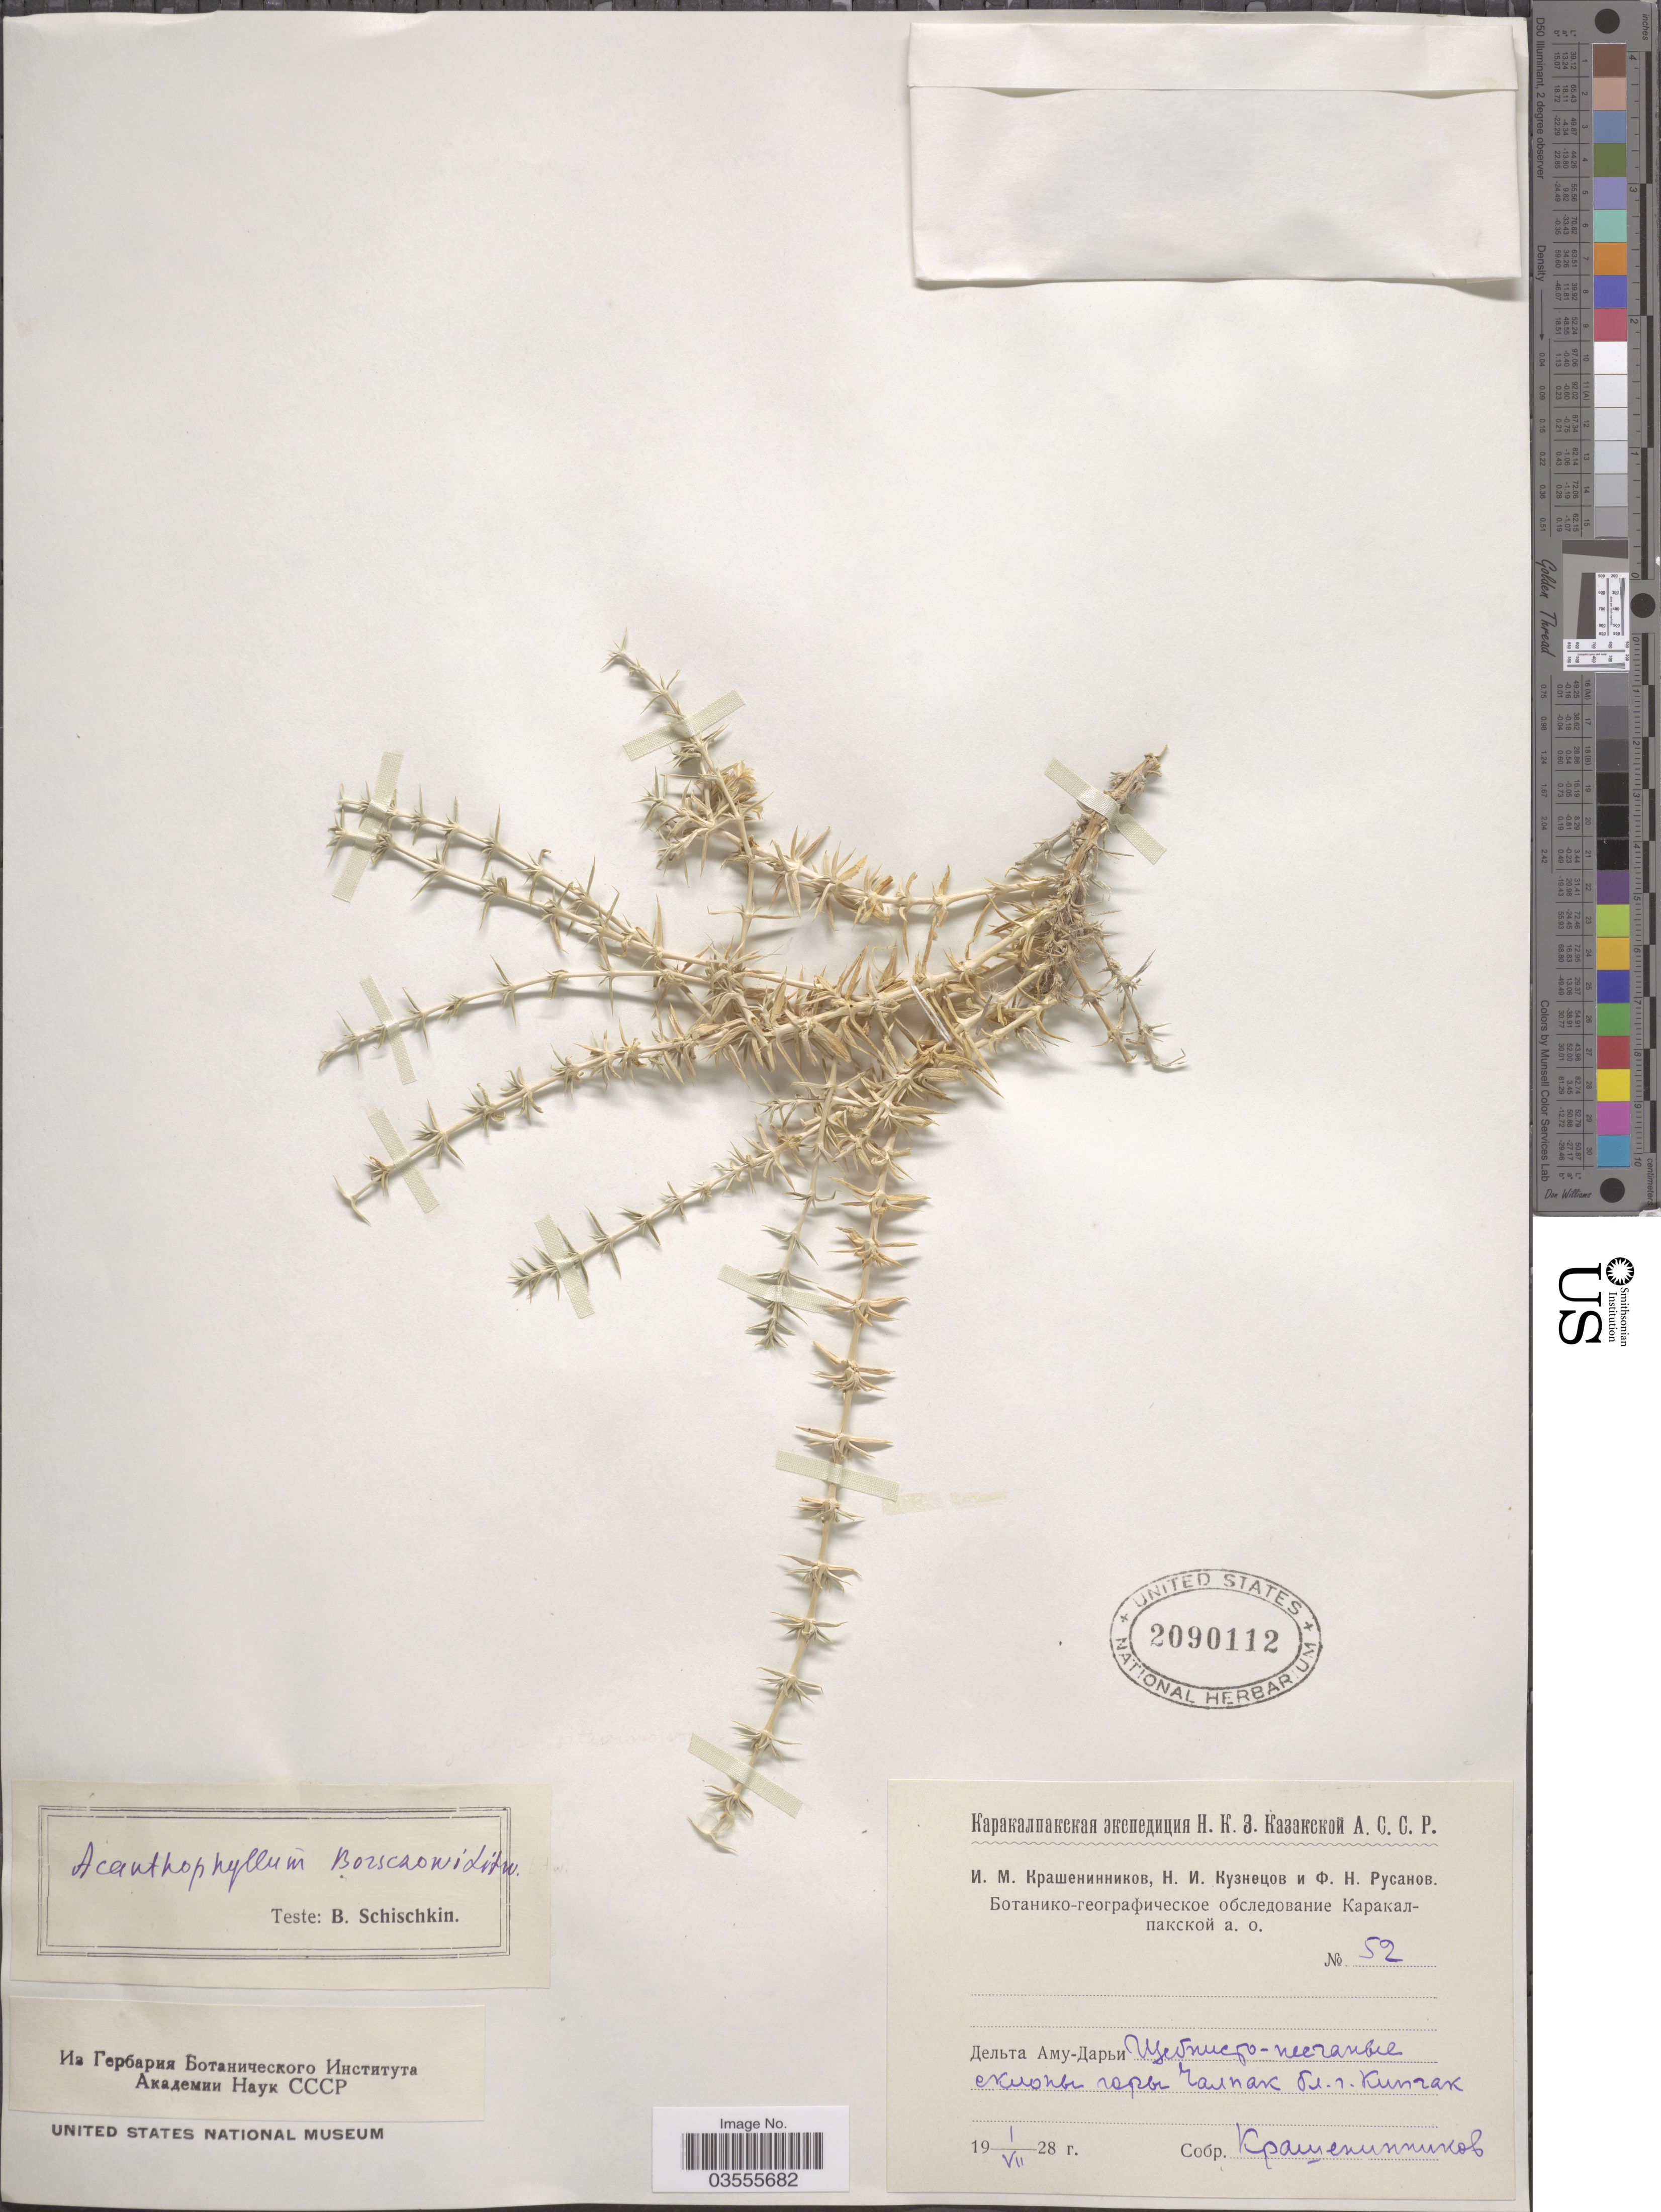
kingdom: Plantae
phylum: Tracheophyta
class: Magnoliopsida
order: Caryophyllales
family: Caryophyllaceae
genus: Acanthophyllum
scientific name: Acanthophyllum borsczowii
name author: Litv.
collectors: -. Krasheninnikov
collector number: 52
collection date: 1928-07-01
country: Uzbekistan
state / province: Qoraqalpog'iston Republikasi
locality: Chalpak Mt. near Qipchoq.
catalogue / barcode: US 2090112